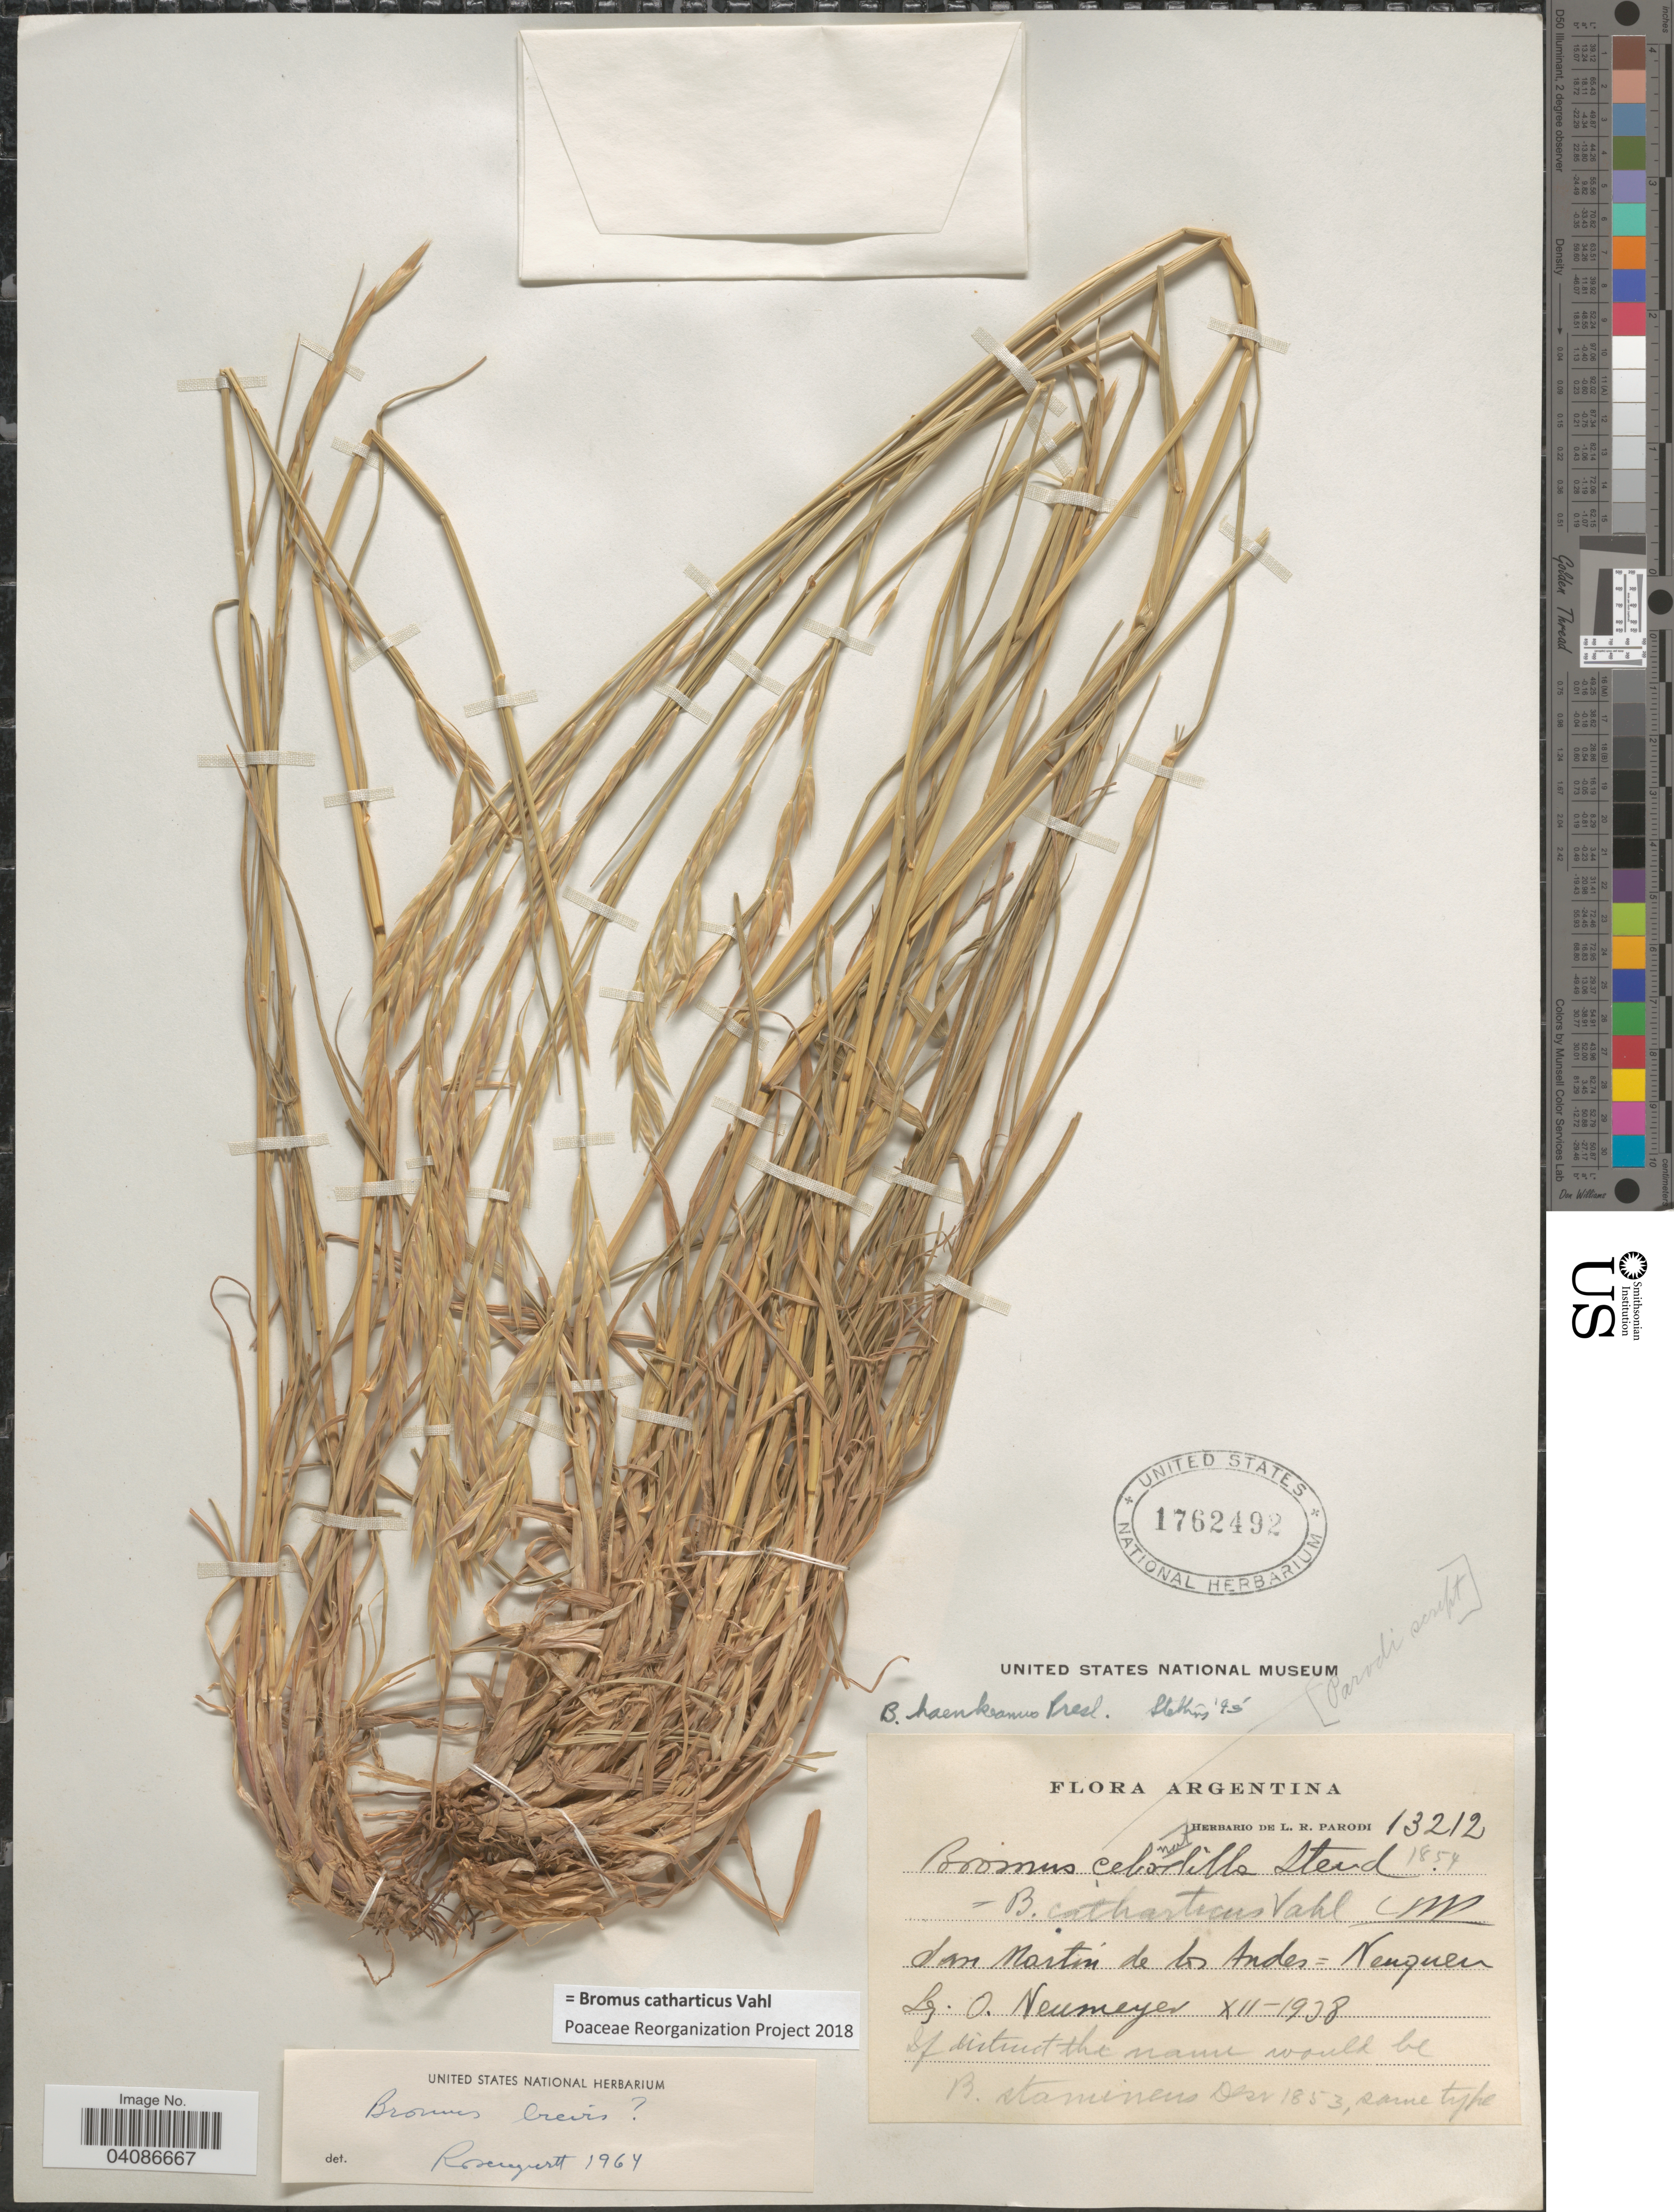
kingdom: Plantae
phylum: Tracheophyta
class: Liliopsida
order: Poales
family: Poaceae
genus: Bromus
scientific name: Bromus catharticus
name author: Vahl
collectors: O. Neumeyer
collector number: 13212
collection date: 1938-12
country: Argentina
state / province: Neuquen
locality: San Martín de Los Andes.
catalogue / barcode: US 1762492